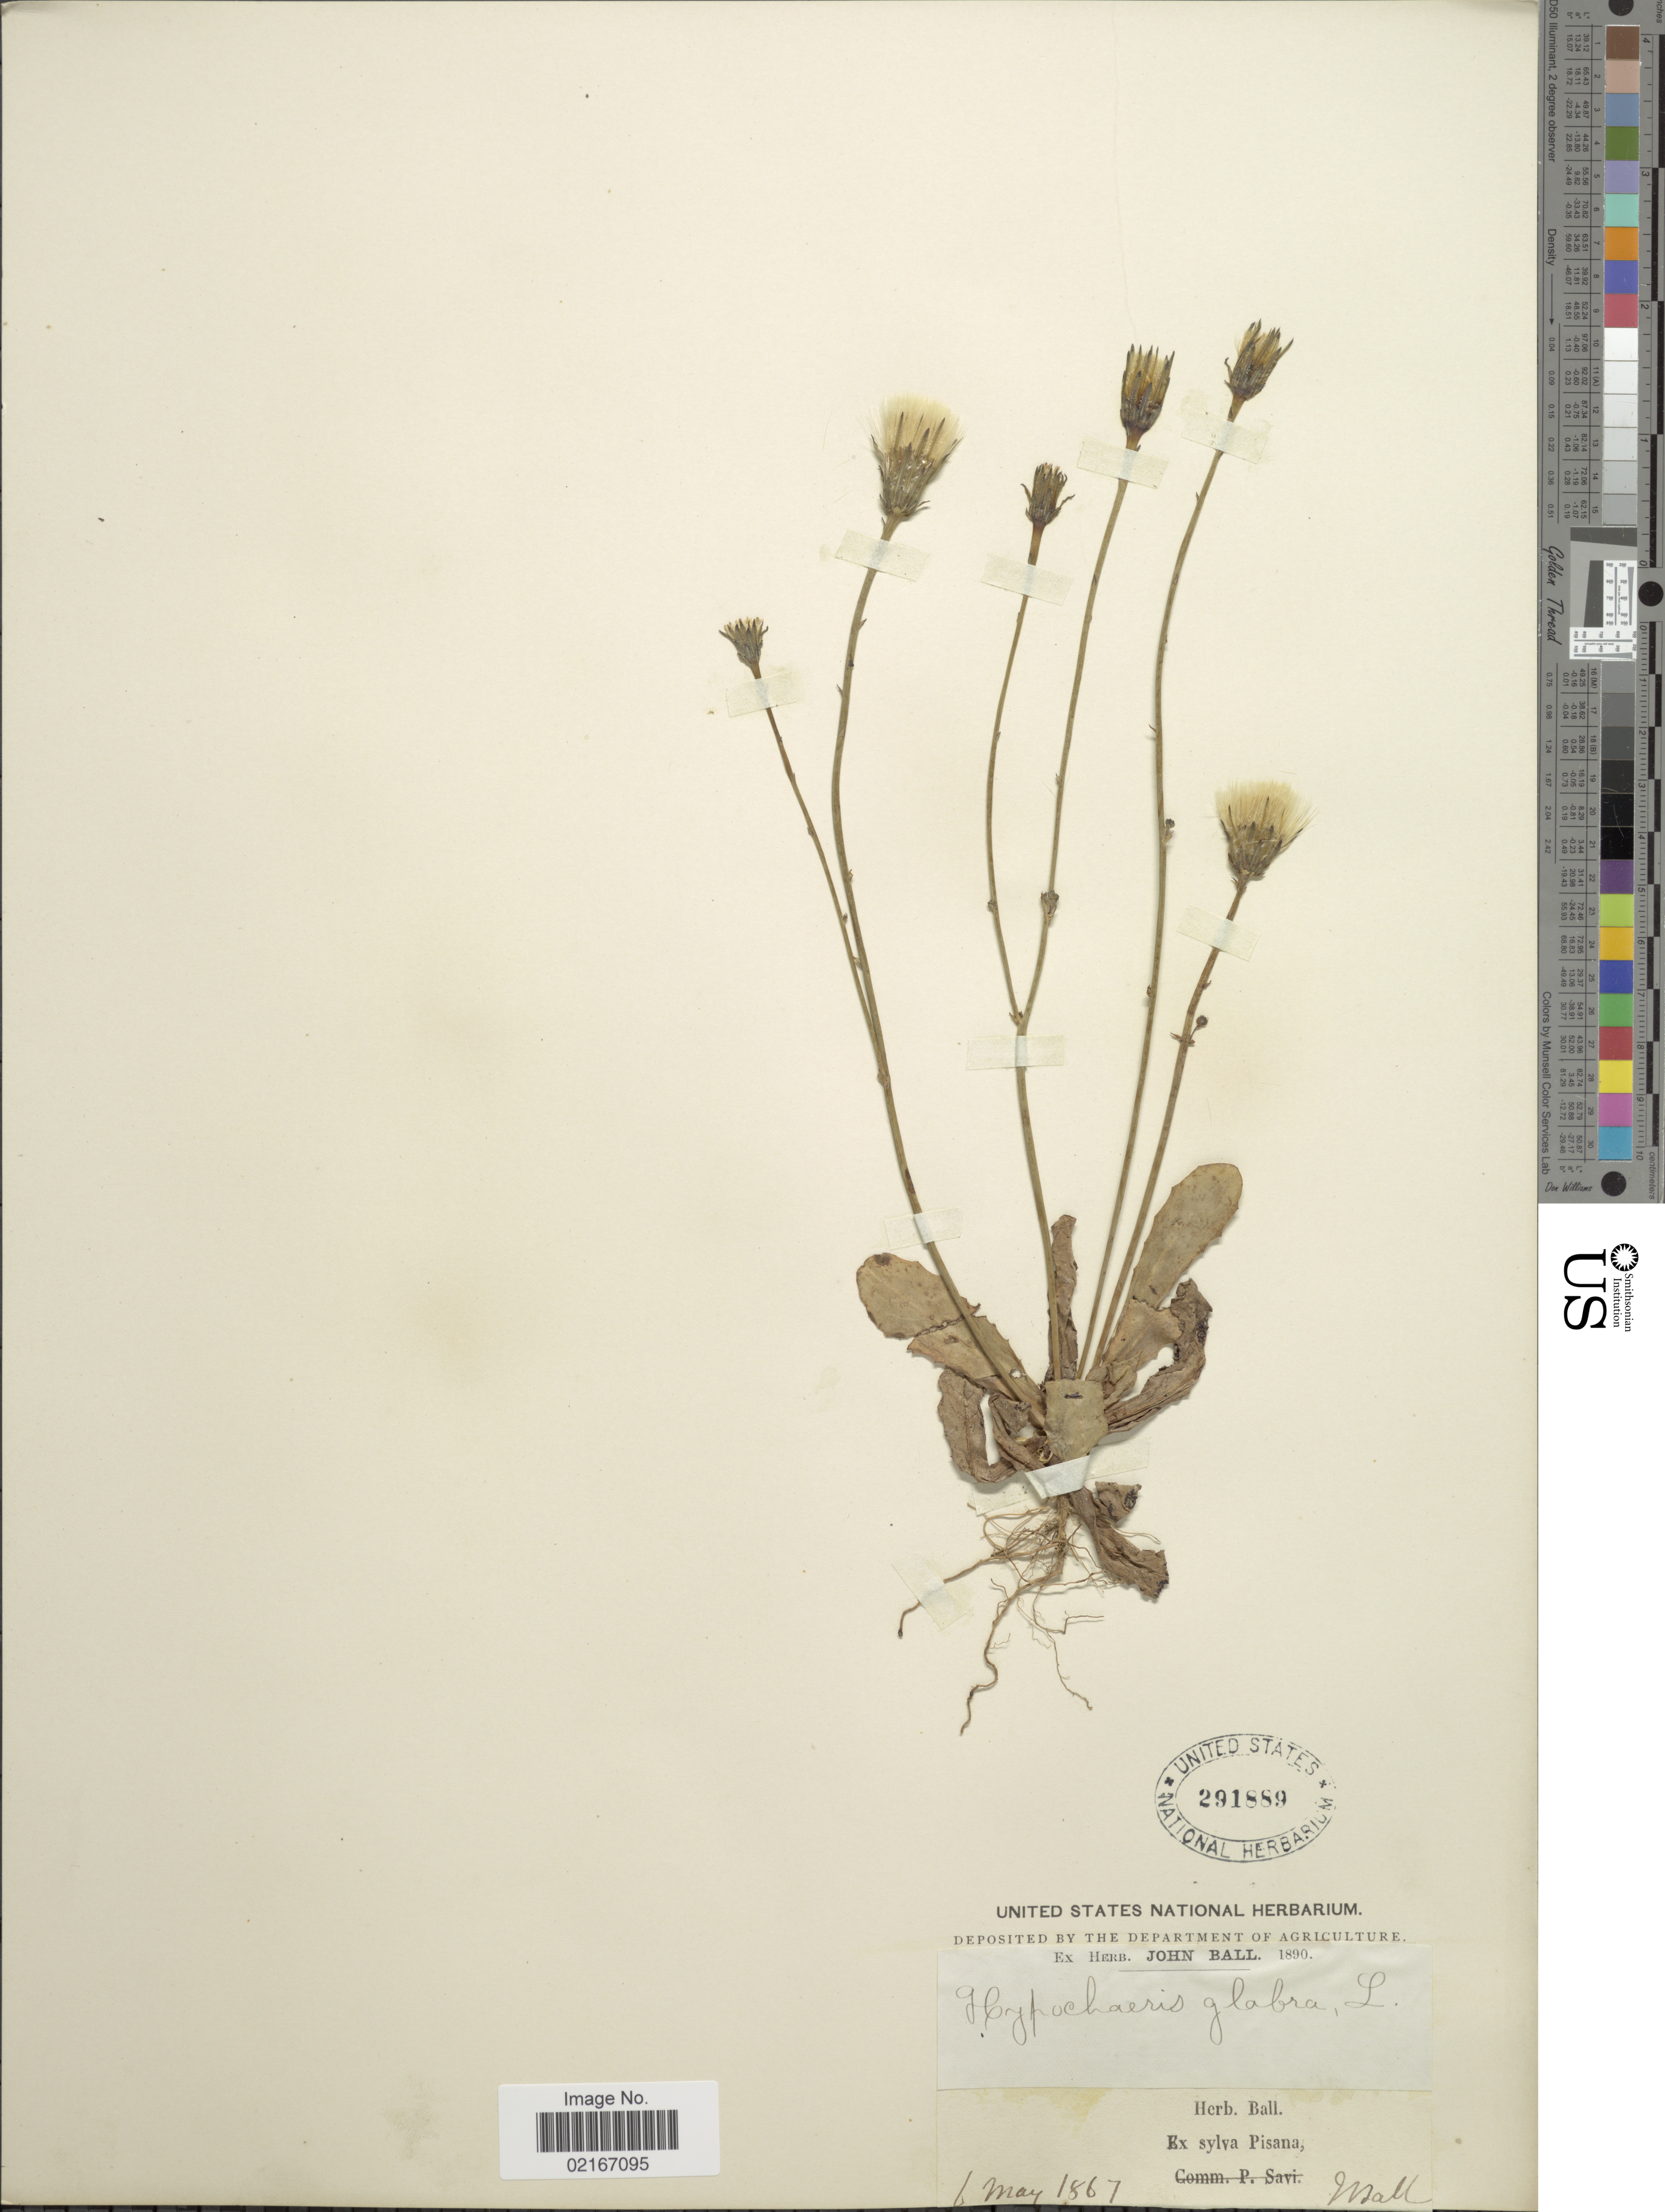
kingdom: Plantae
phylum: Tracheophyta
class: Magnoliopsida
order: Asterales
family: Asteraceae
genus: Hypochaeris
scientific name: Hypochaeris glabra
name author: L.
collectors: J. Ball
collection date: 1867-05-06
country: Italy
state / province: Tuscany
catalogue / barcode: US 291889